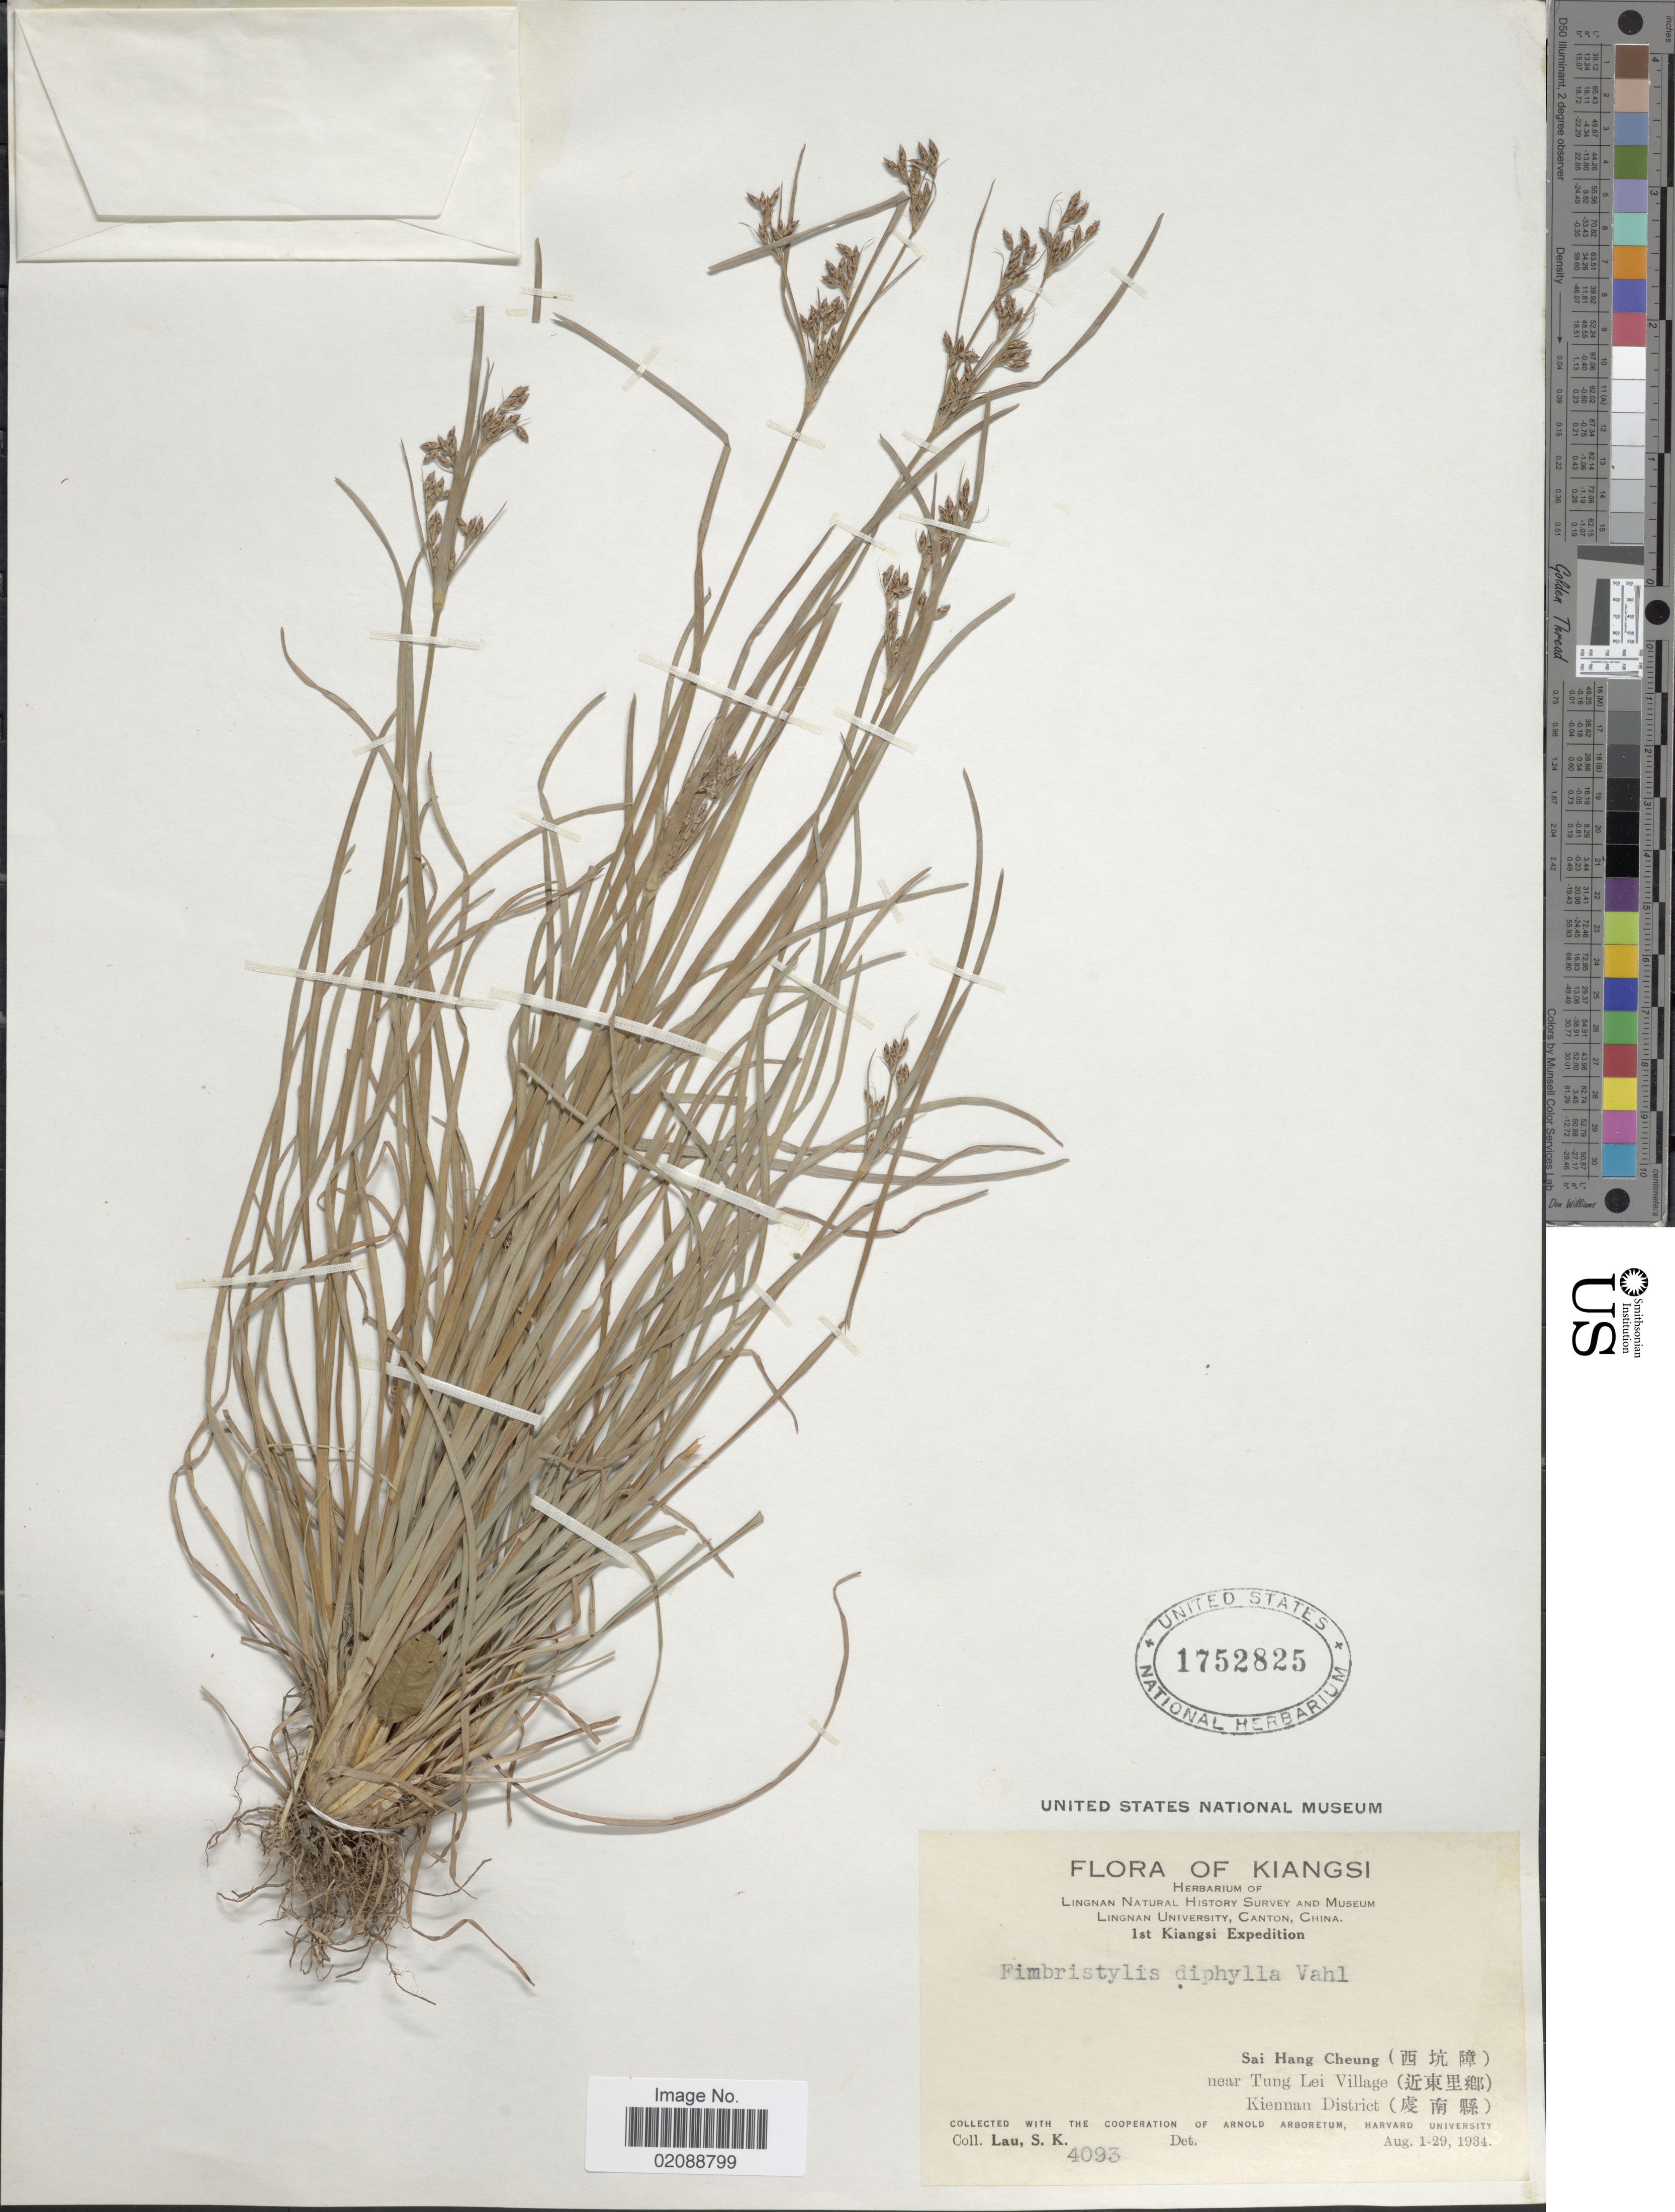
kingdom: Plantae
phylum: Tracheophyta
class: Liliopsida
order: Poales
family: Cyperaceae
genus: Fimbristylis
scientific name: Fimbristylis complanata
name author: (Retz.) Link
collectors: S. K. Lau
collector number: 4093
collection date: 1934-08-01/1934-08-29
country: China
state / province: Jiangsu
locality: Kiangsi, Sai Hang Cheung, near Tung Lei Village, Kiennan district.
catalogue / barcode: US 1752825